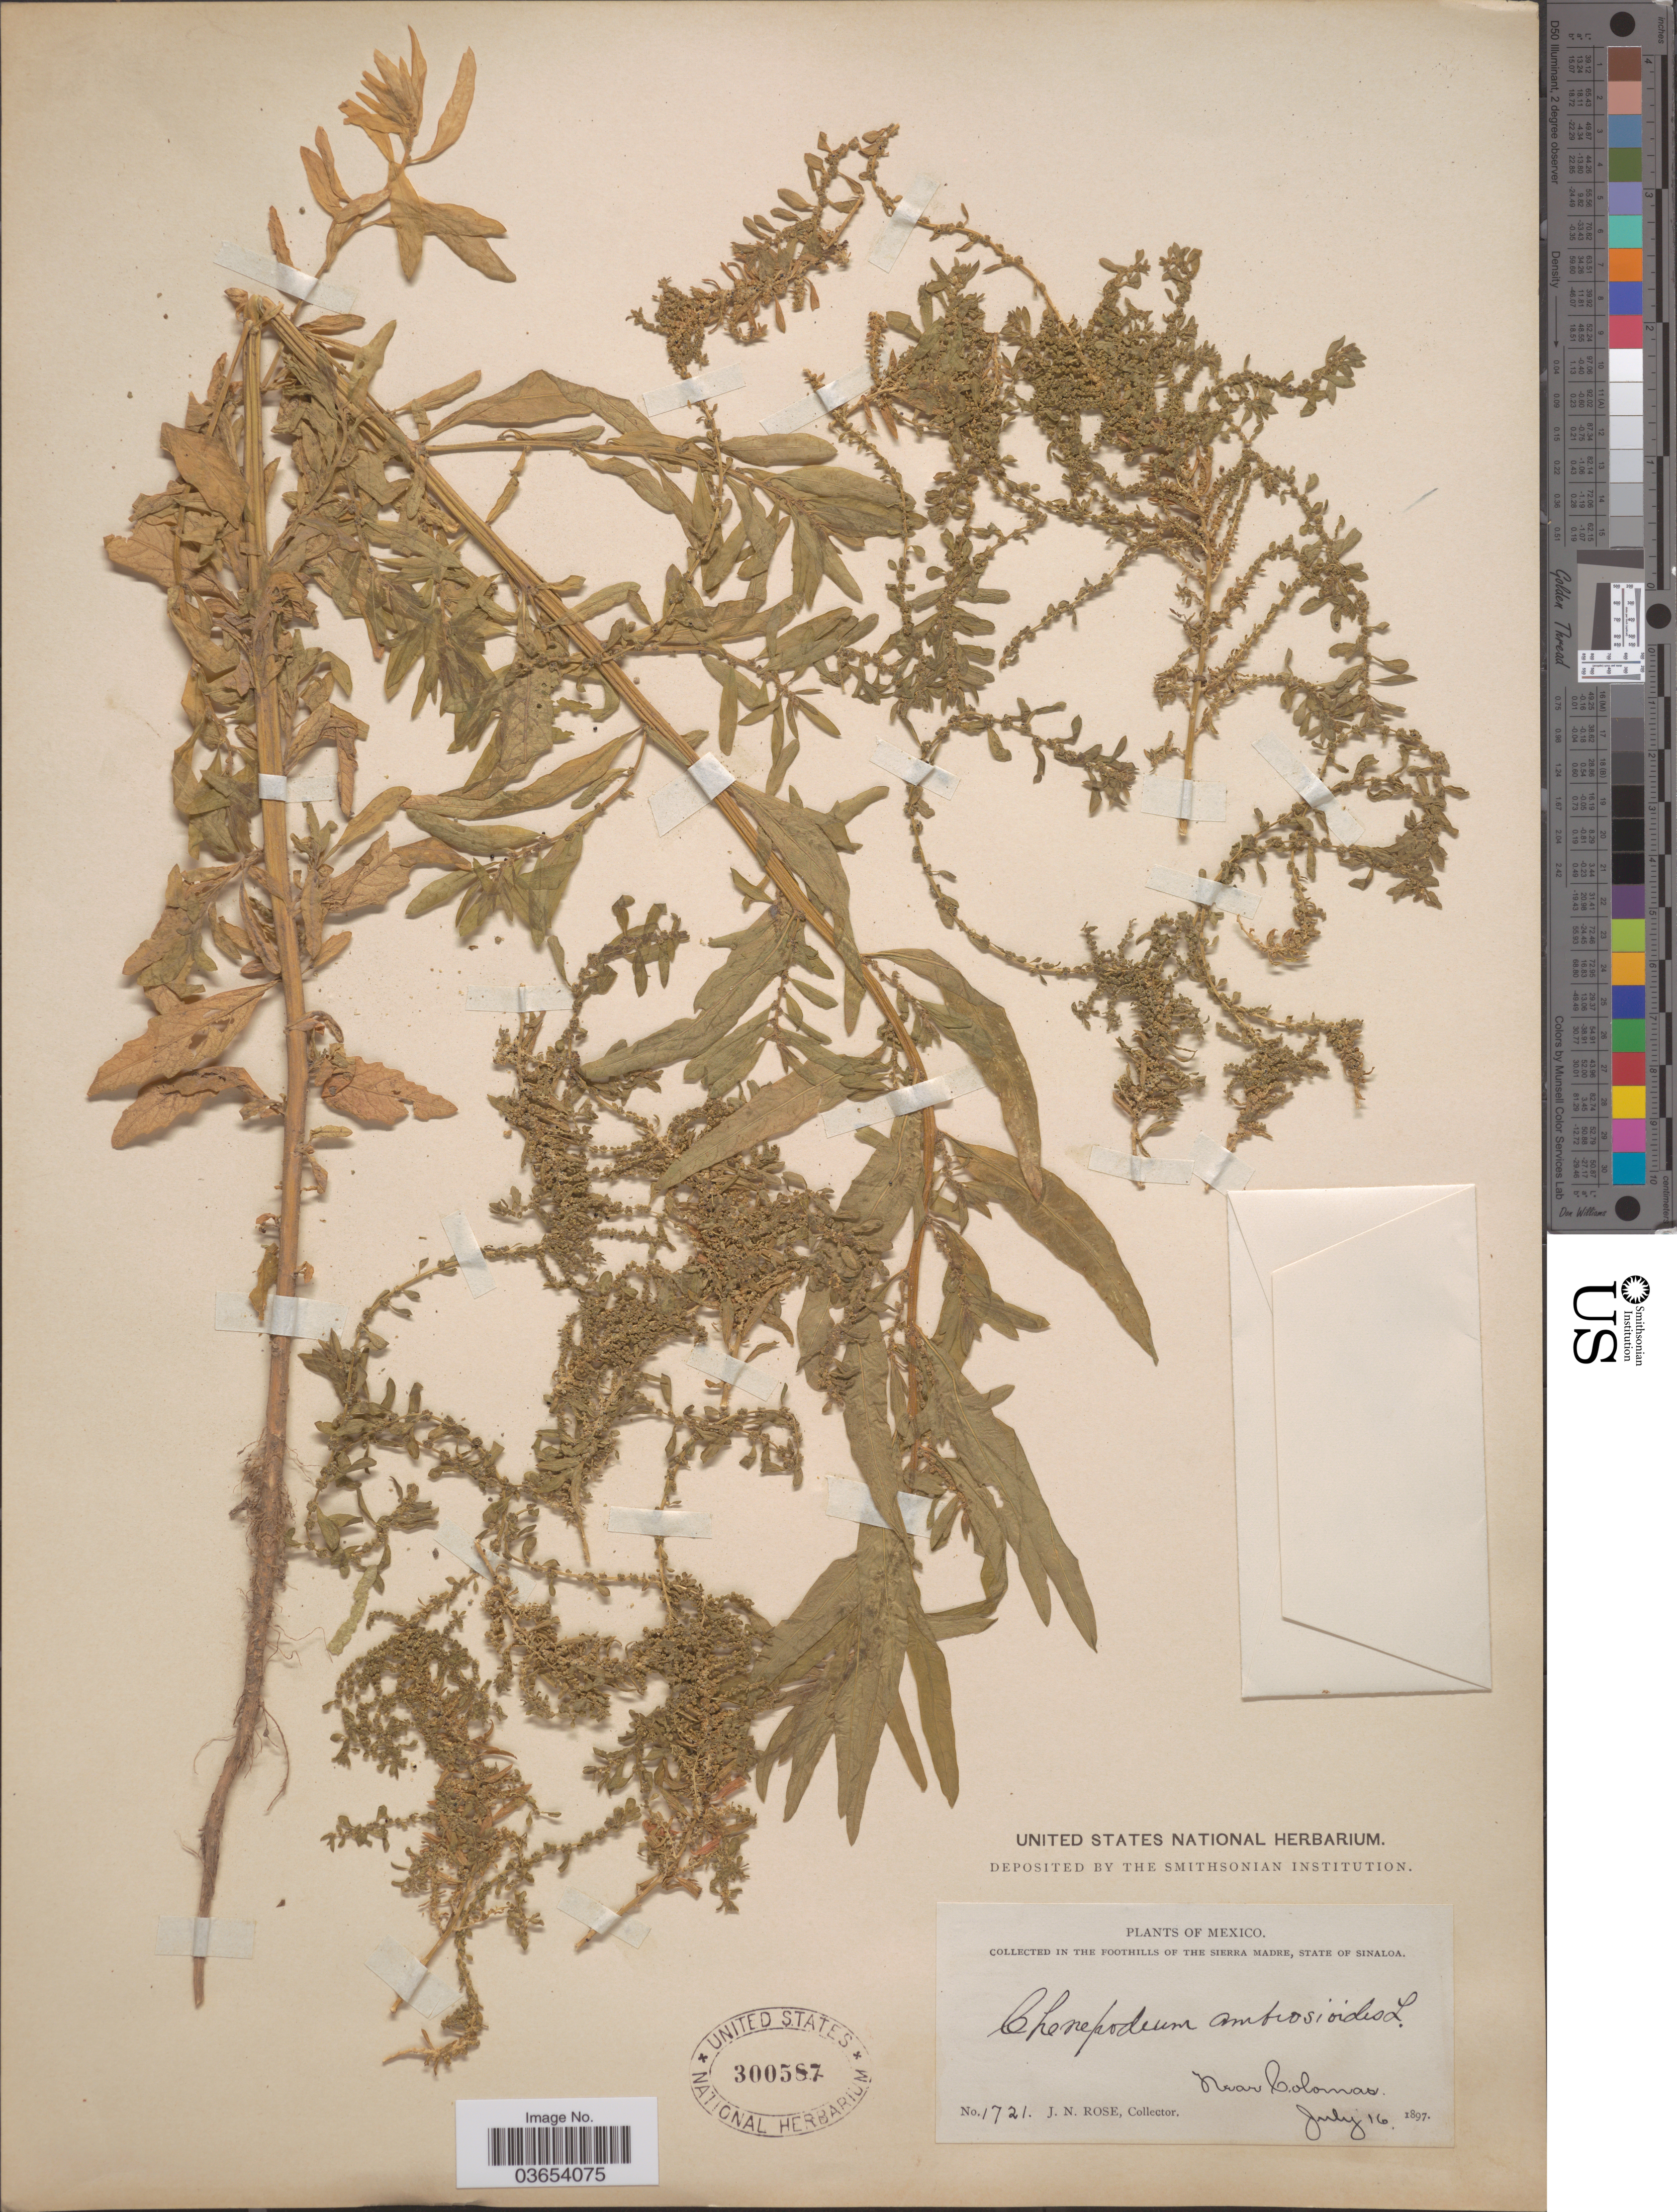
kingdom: Plantae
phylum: Tracheophyta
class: Magnoliopsida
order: Caryophyllales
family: Amaranthaceae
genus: Chenopodium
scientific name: Chenopodium ambrosioides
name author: L.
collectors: J. N. Rose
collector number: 1721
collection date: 1897-07-16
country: Mexico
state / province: Sinaloa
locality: In the foothills of the Sierra Madre. Near Colomas.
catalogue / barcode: US 300587